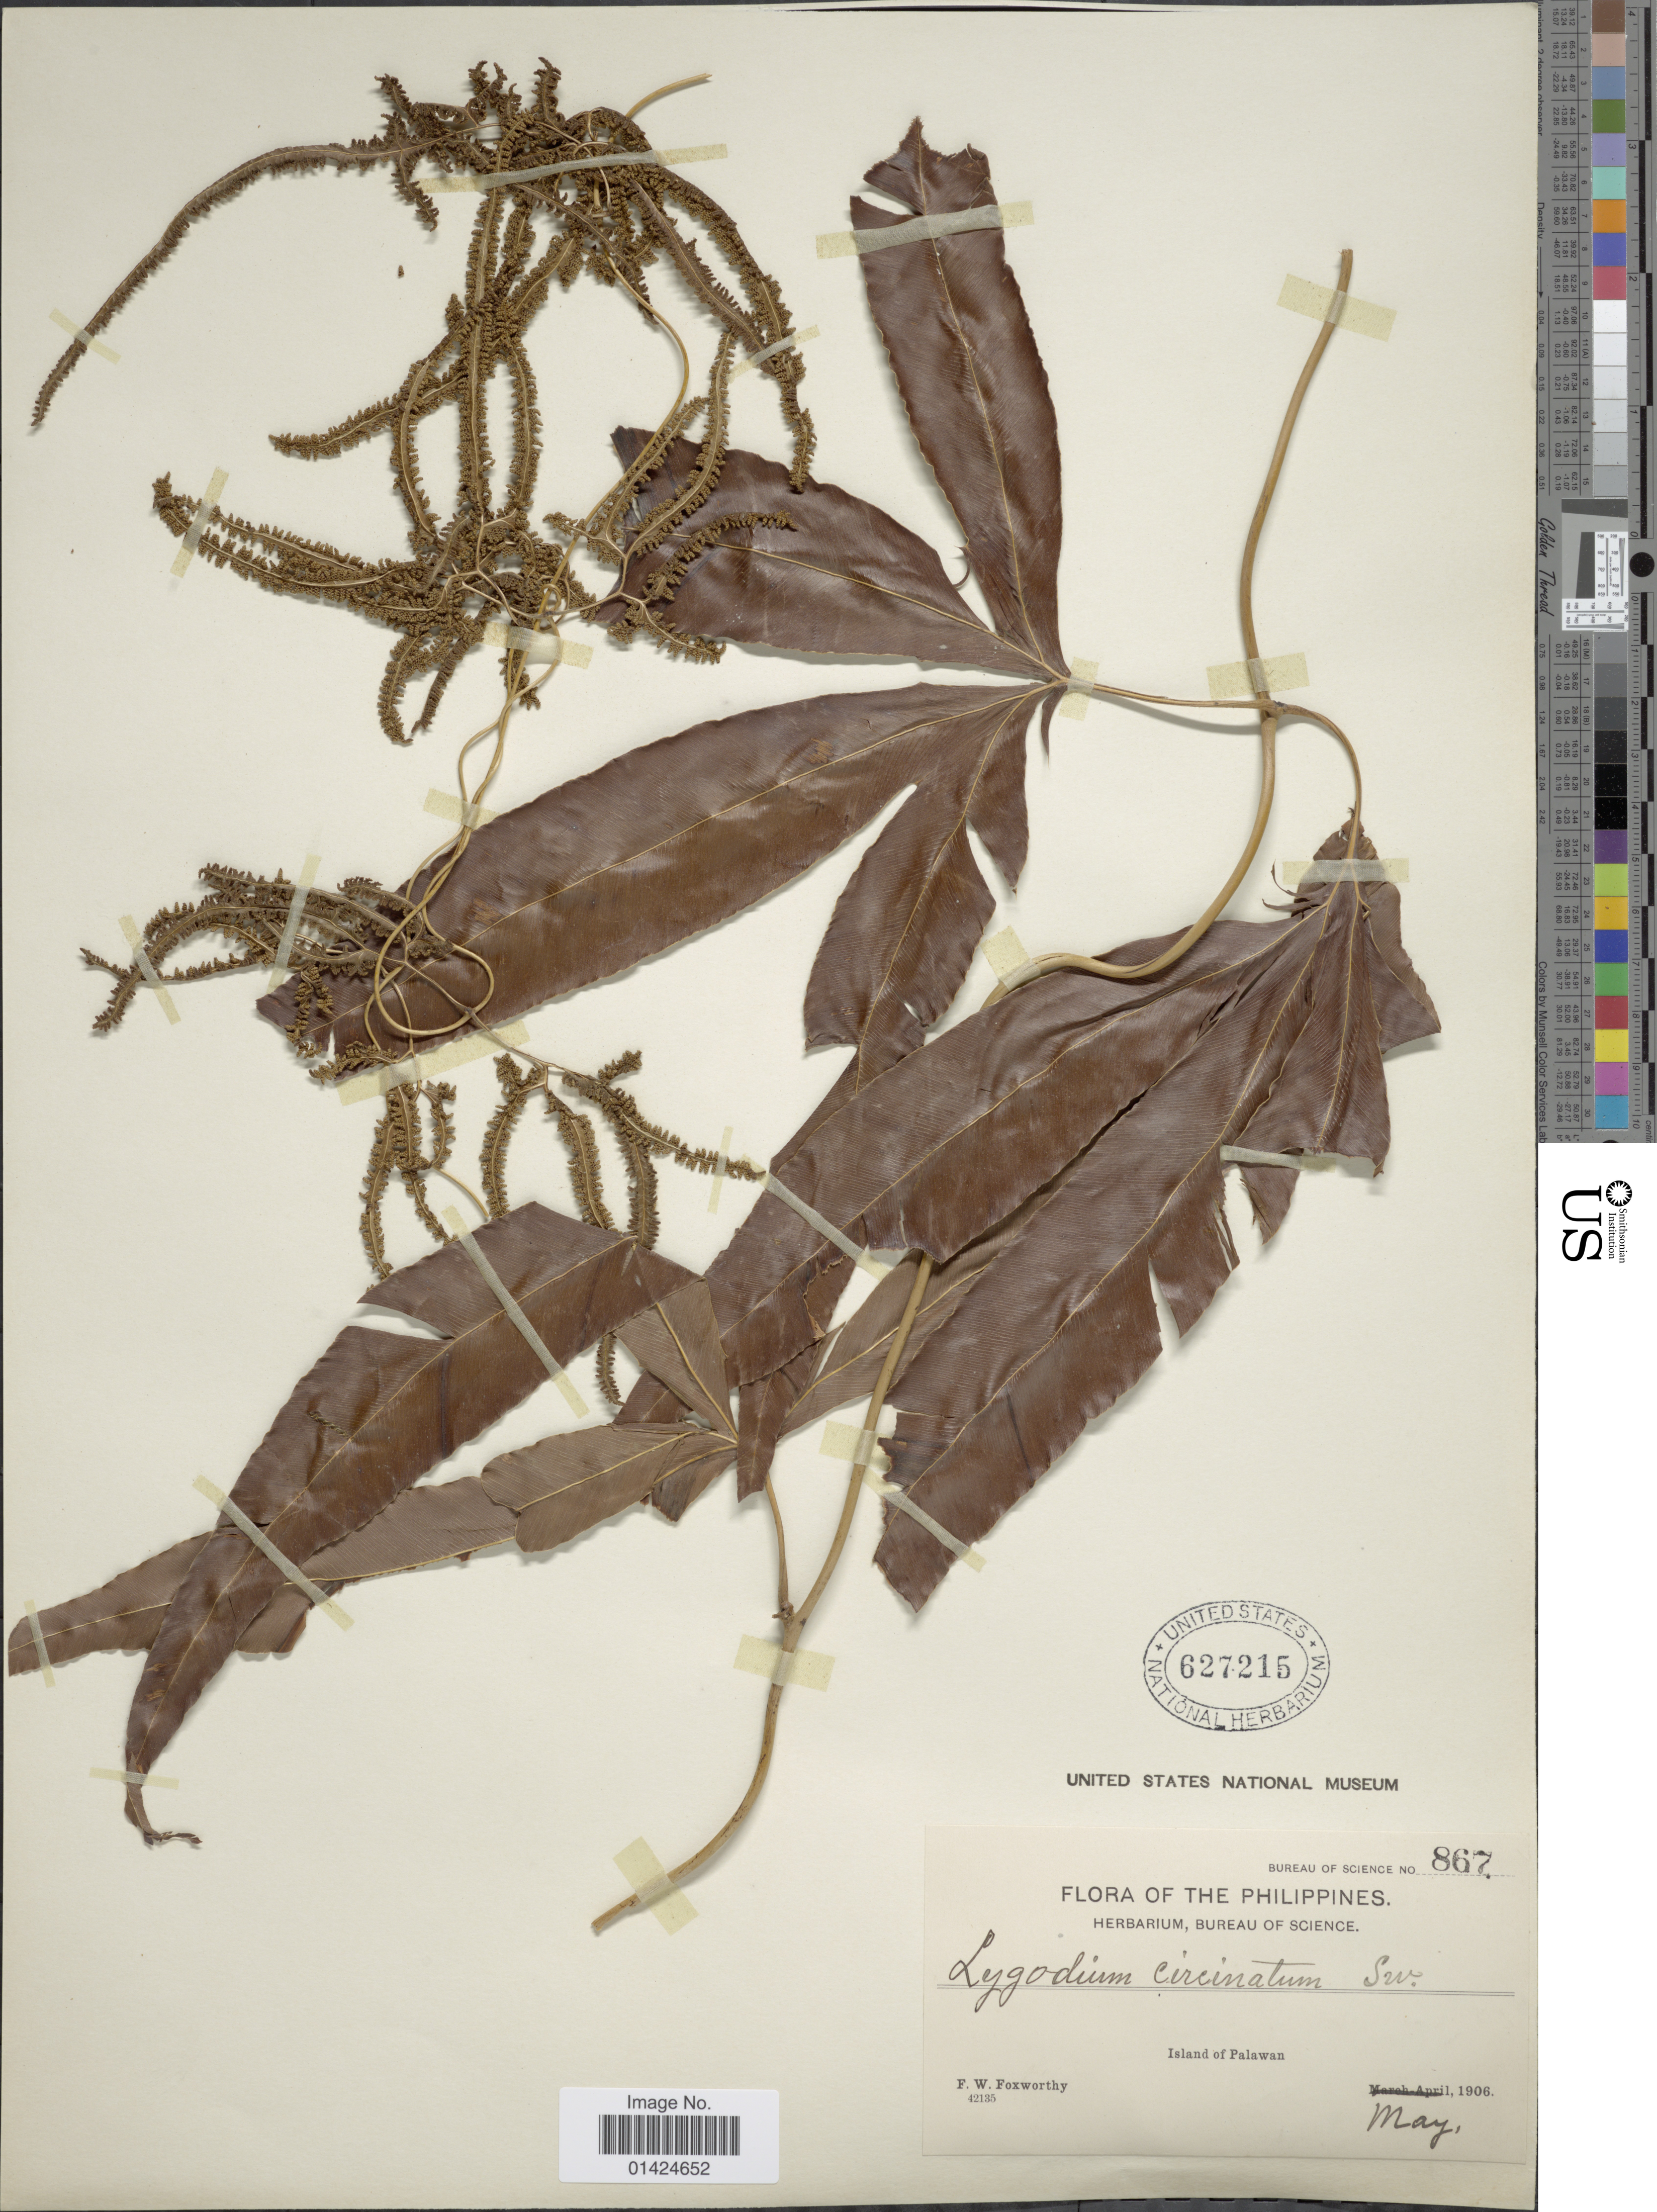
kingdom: Plantae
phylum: Tracheophyta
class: Polypodiopsida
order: Schizaeales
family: Lygodiaceae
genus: Lygodium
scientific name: Lygodium circinnatum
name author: (Burm. f.) Sw.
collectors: F. W. Foxworthy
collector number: Bureau of Science 867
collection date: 1906-05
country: Philippines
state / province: Mimaropa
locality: Island of Palawan.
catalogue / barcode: US 627215